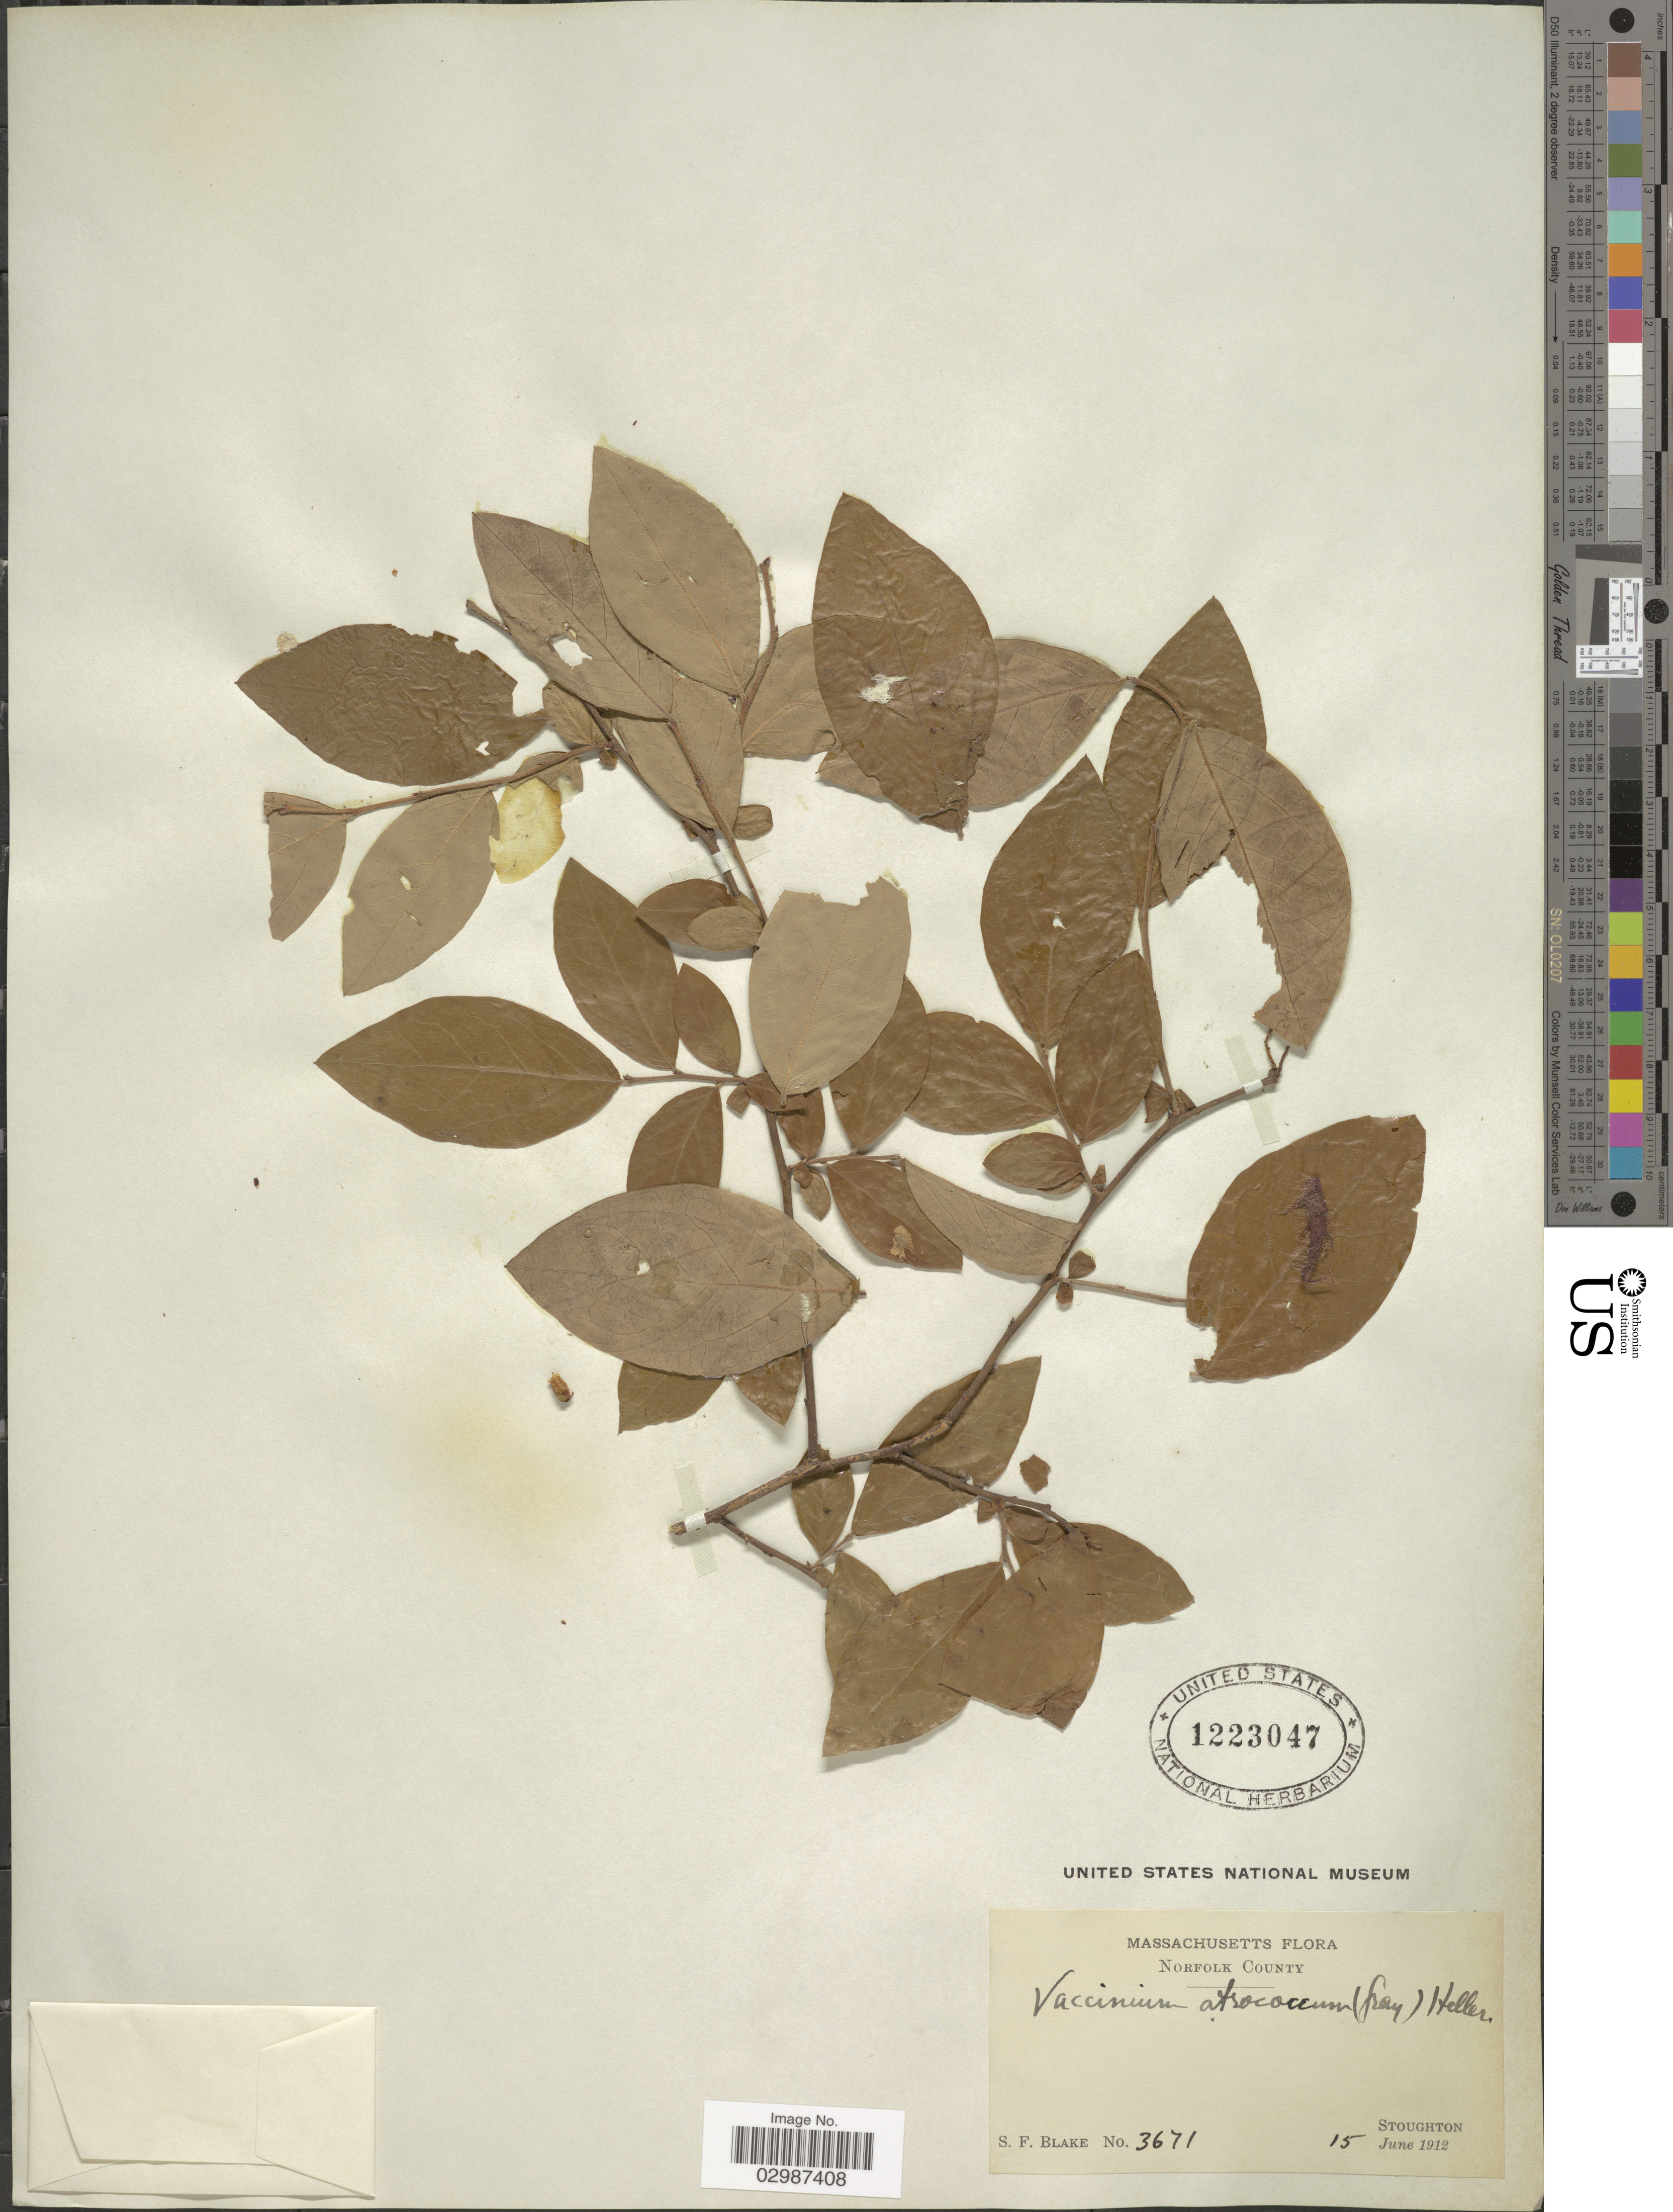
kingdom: Plantae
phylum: Tracheophyta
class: Magnoliopsida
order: Ericales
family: Ericaceae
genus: Vaccinium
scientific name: Vaccinium atrococcum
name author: (A. Gray) A. Heller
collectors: S. Blake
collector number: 3671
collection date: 1912-06-15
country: United States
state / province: Massachusetts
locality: Norfolk County, Stoughton.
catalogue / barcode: US 1223047